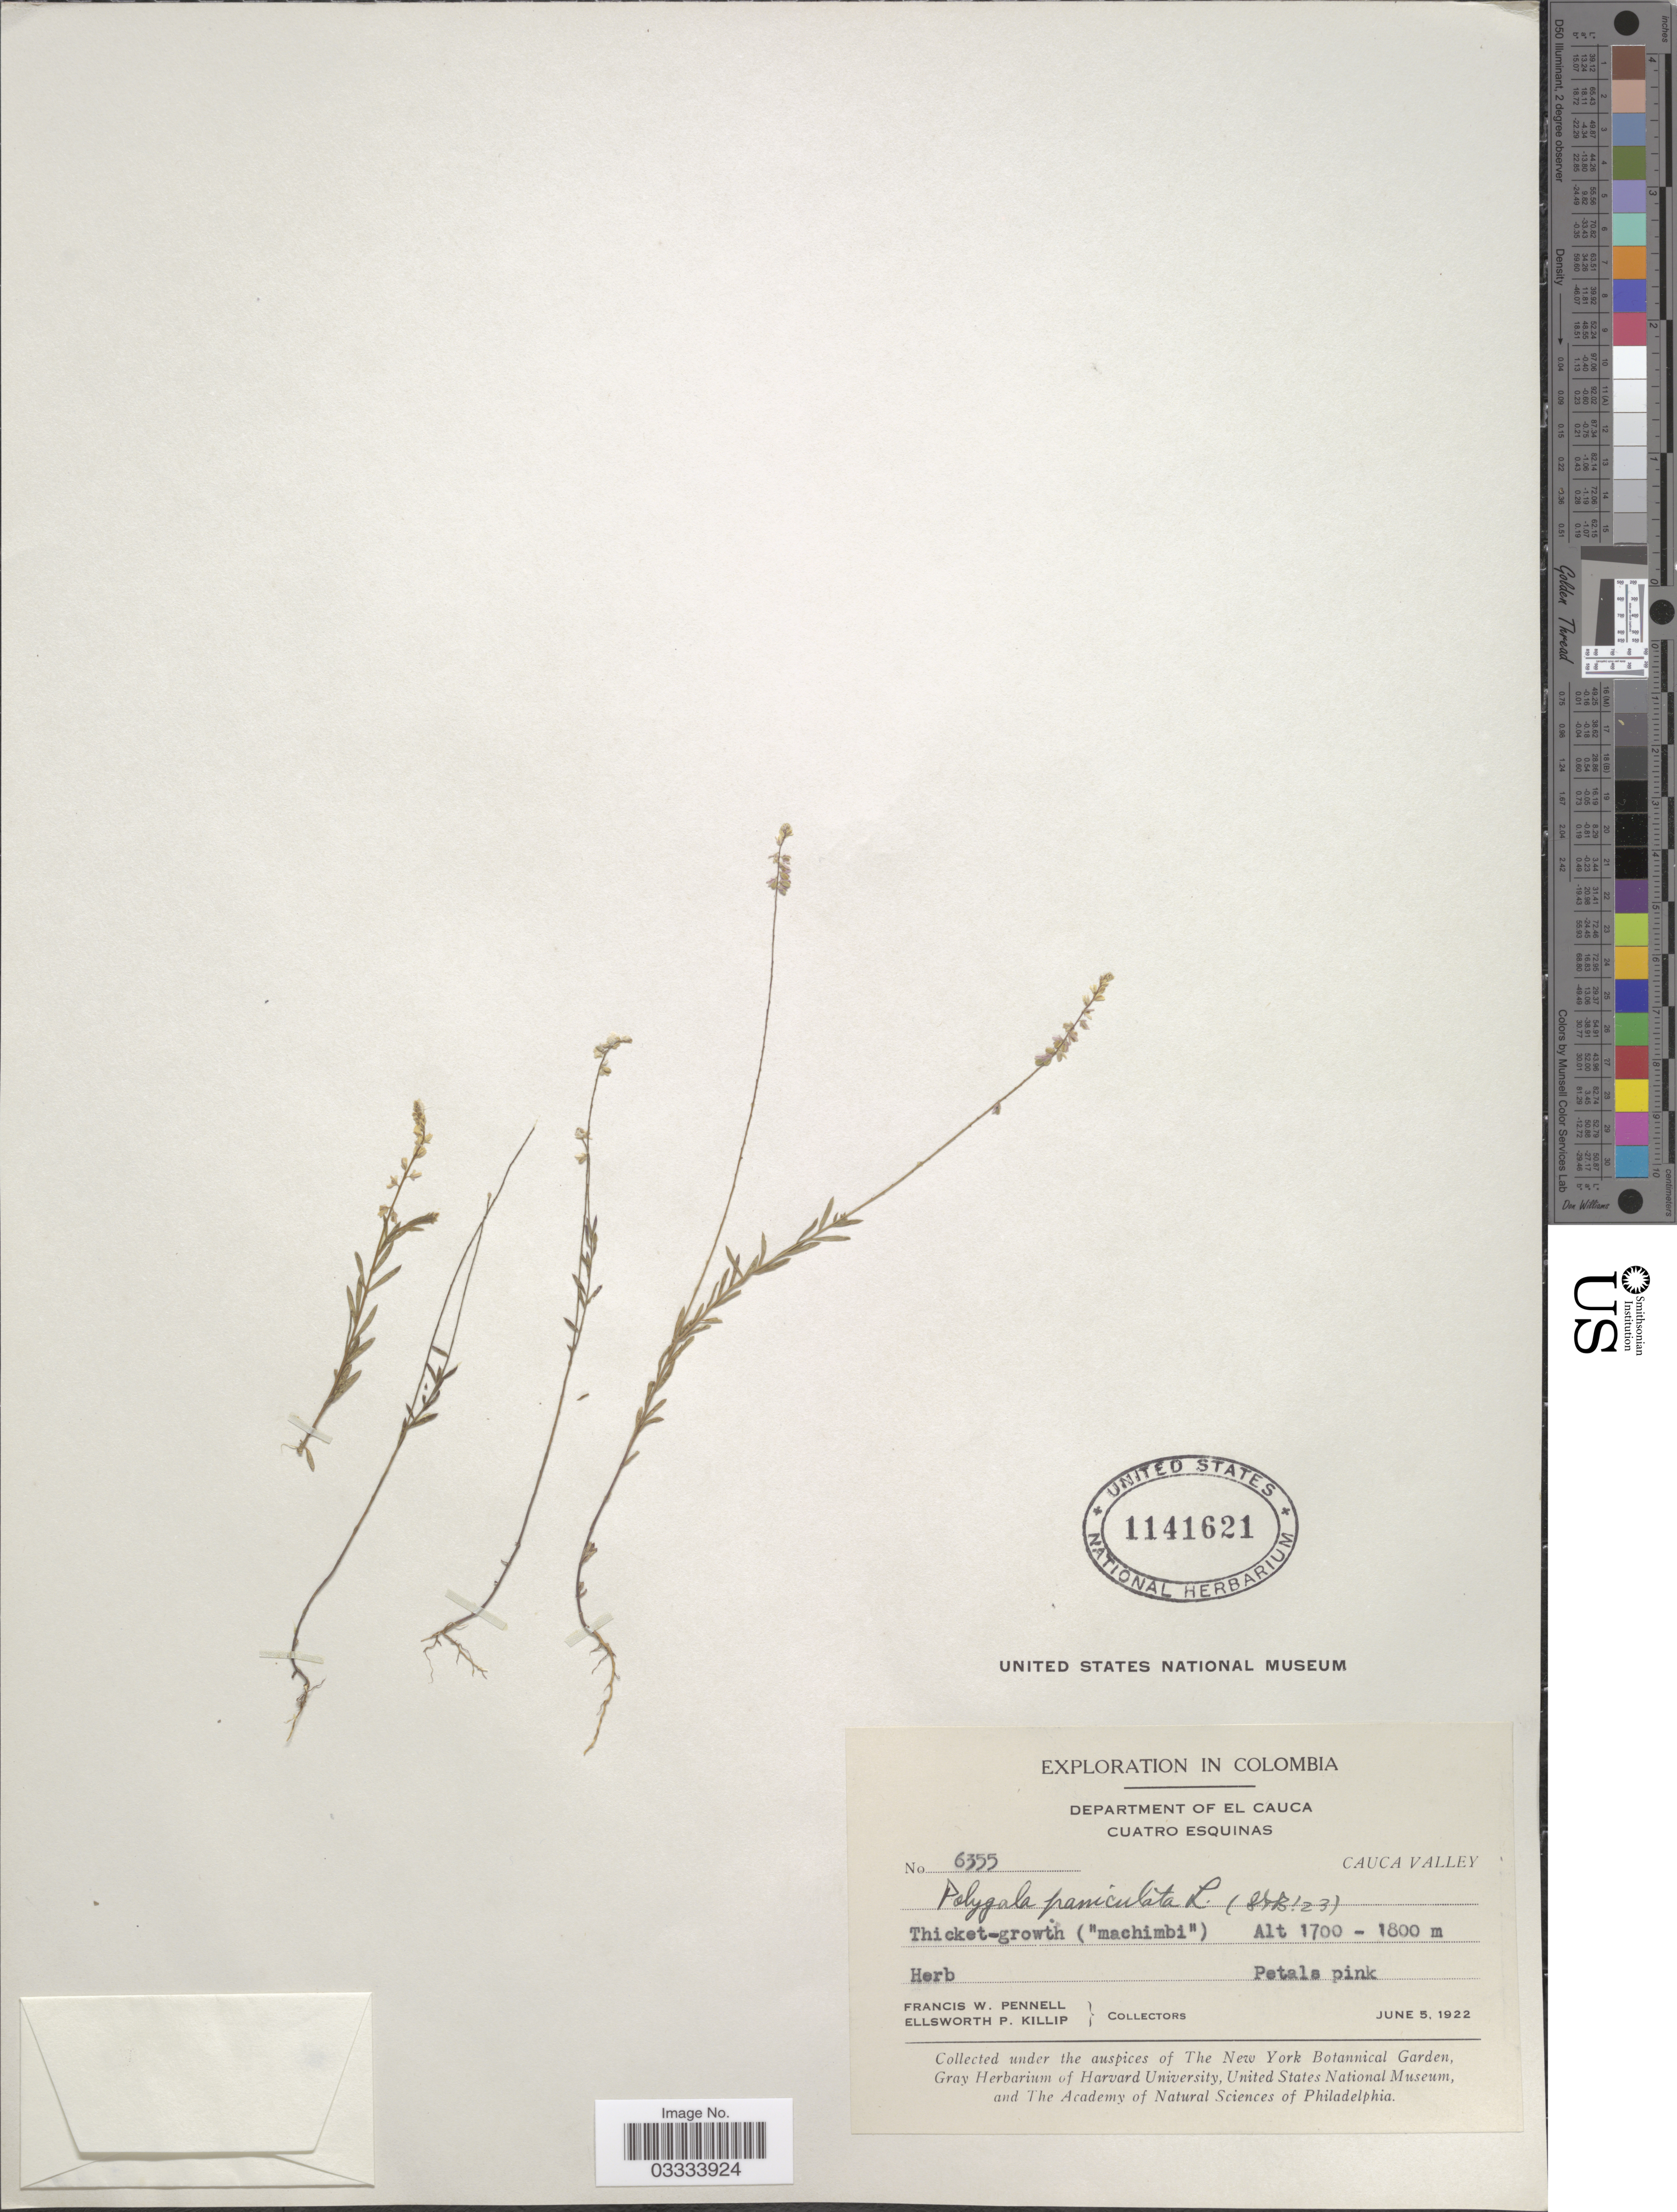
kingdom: Plantae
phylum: Tracheophyta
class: Magnoliopsida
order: Fabales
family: Polygalaceae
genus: Polygala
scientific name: Polygala paniculata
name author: L.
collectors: F. W. Pennell & E. P. Killip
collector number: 6355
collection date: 1922-06-05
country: Colombia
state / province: Cauca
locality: Department of El Cauca. Cuatro Esquinas. Cauca Valley.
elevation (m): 1700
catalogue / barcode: US 1141621